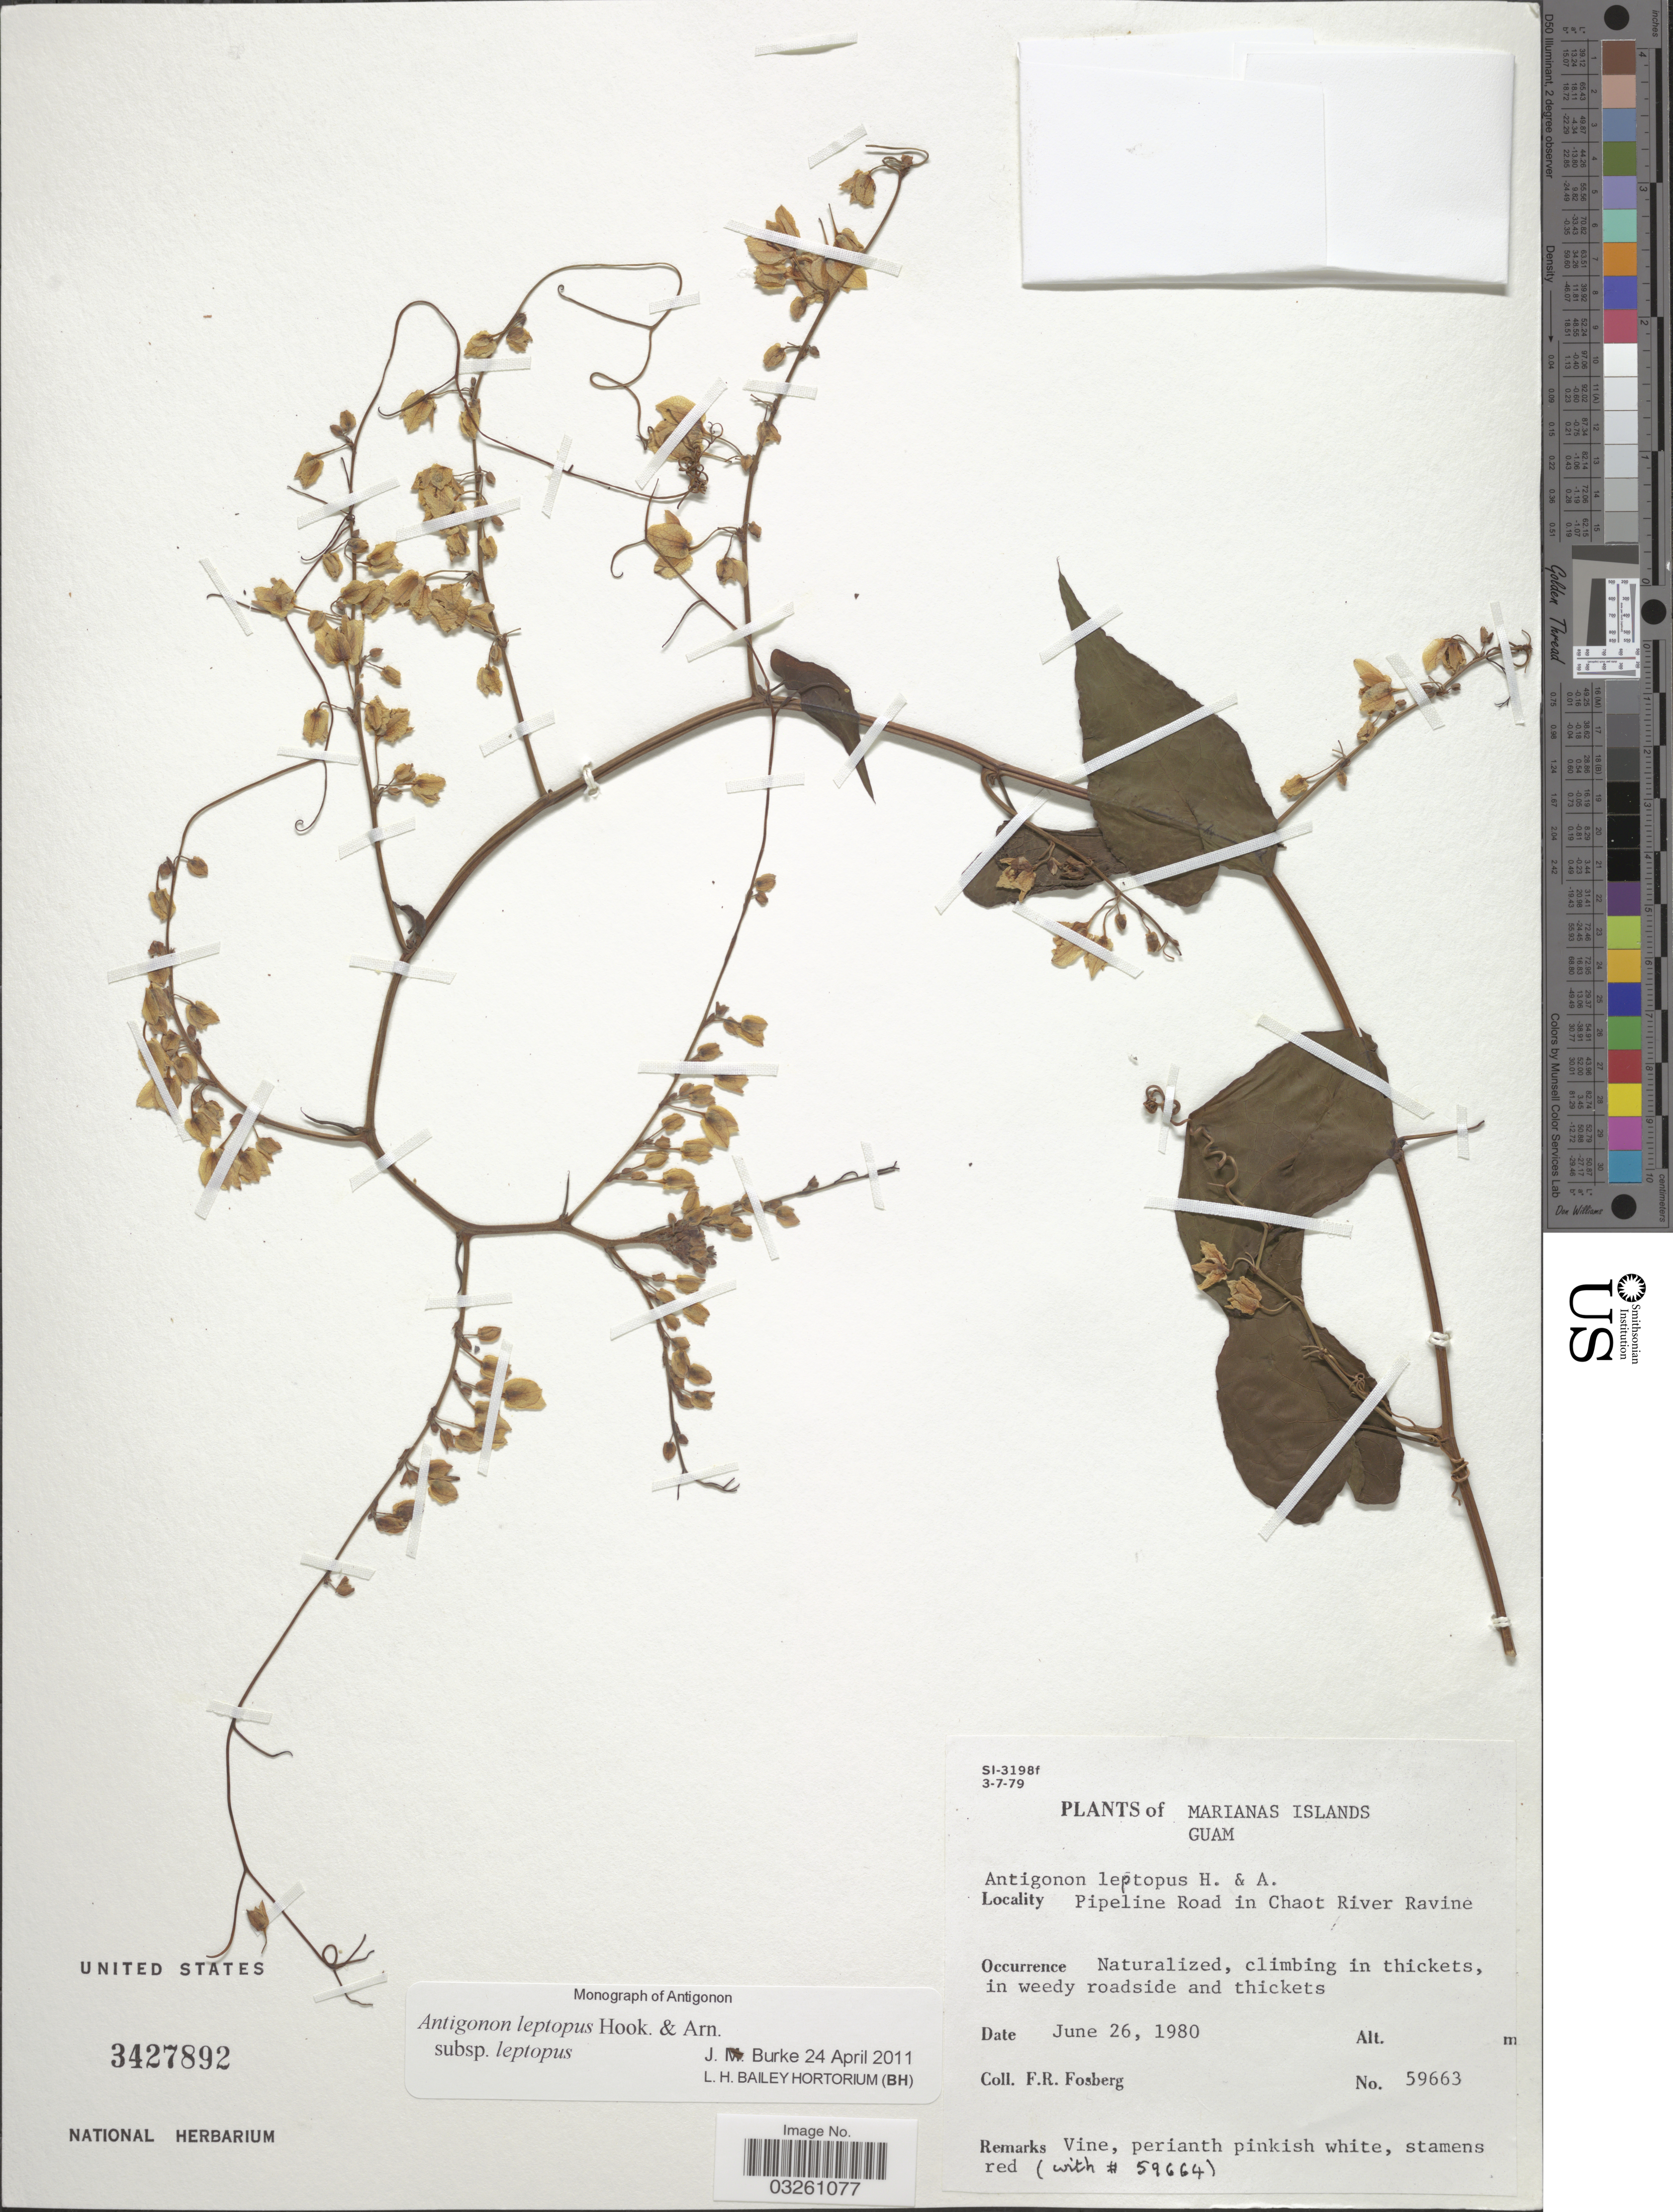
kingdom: Plantae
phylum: Tracheophyta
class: Magnoliopsida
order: Caryophyllales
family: Polygonaceae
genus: Antigonon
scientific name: Antigonon leptopus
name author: Hook. & Arn.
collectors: F. R. Fosberg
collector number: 59663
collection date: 1980-06-26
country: Guam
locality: Marianas Islands. Pipeline Road in Chaot River Ravine.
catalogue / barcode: US 3427892